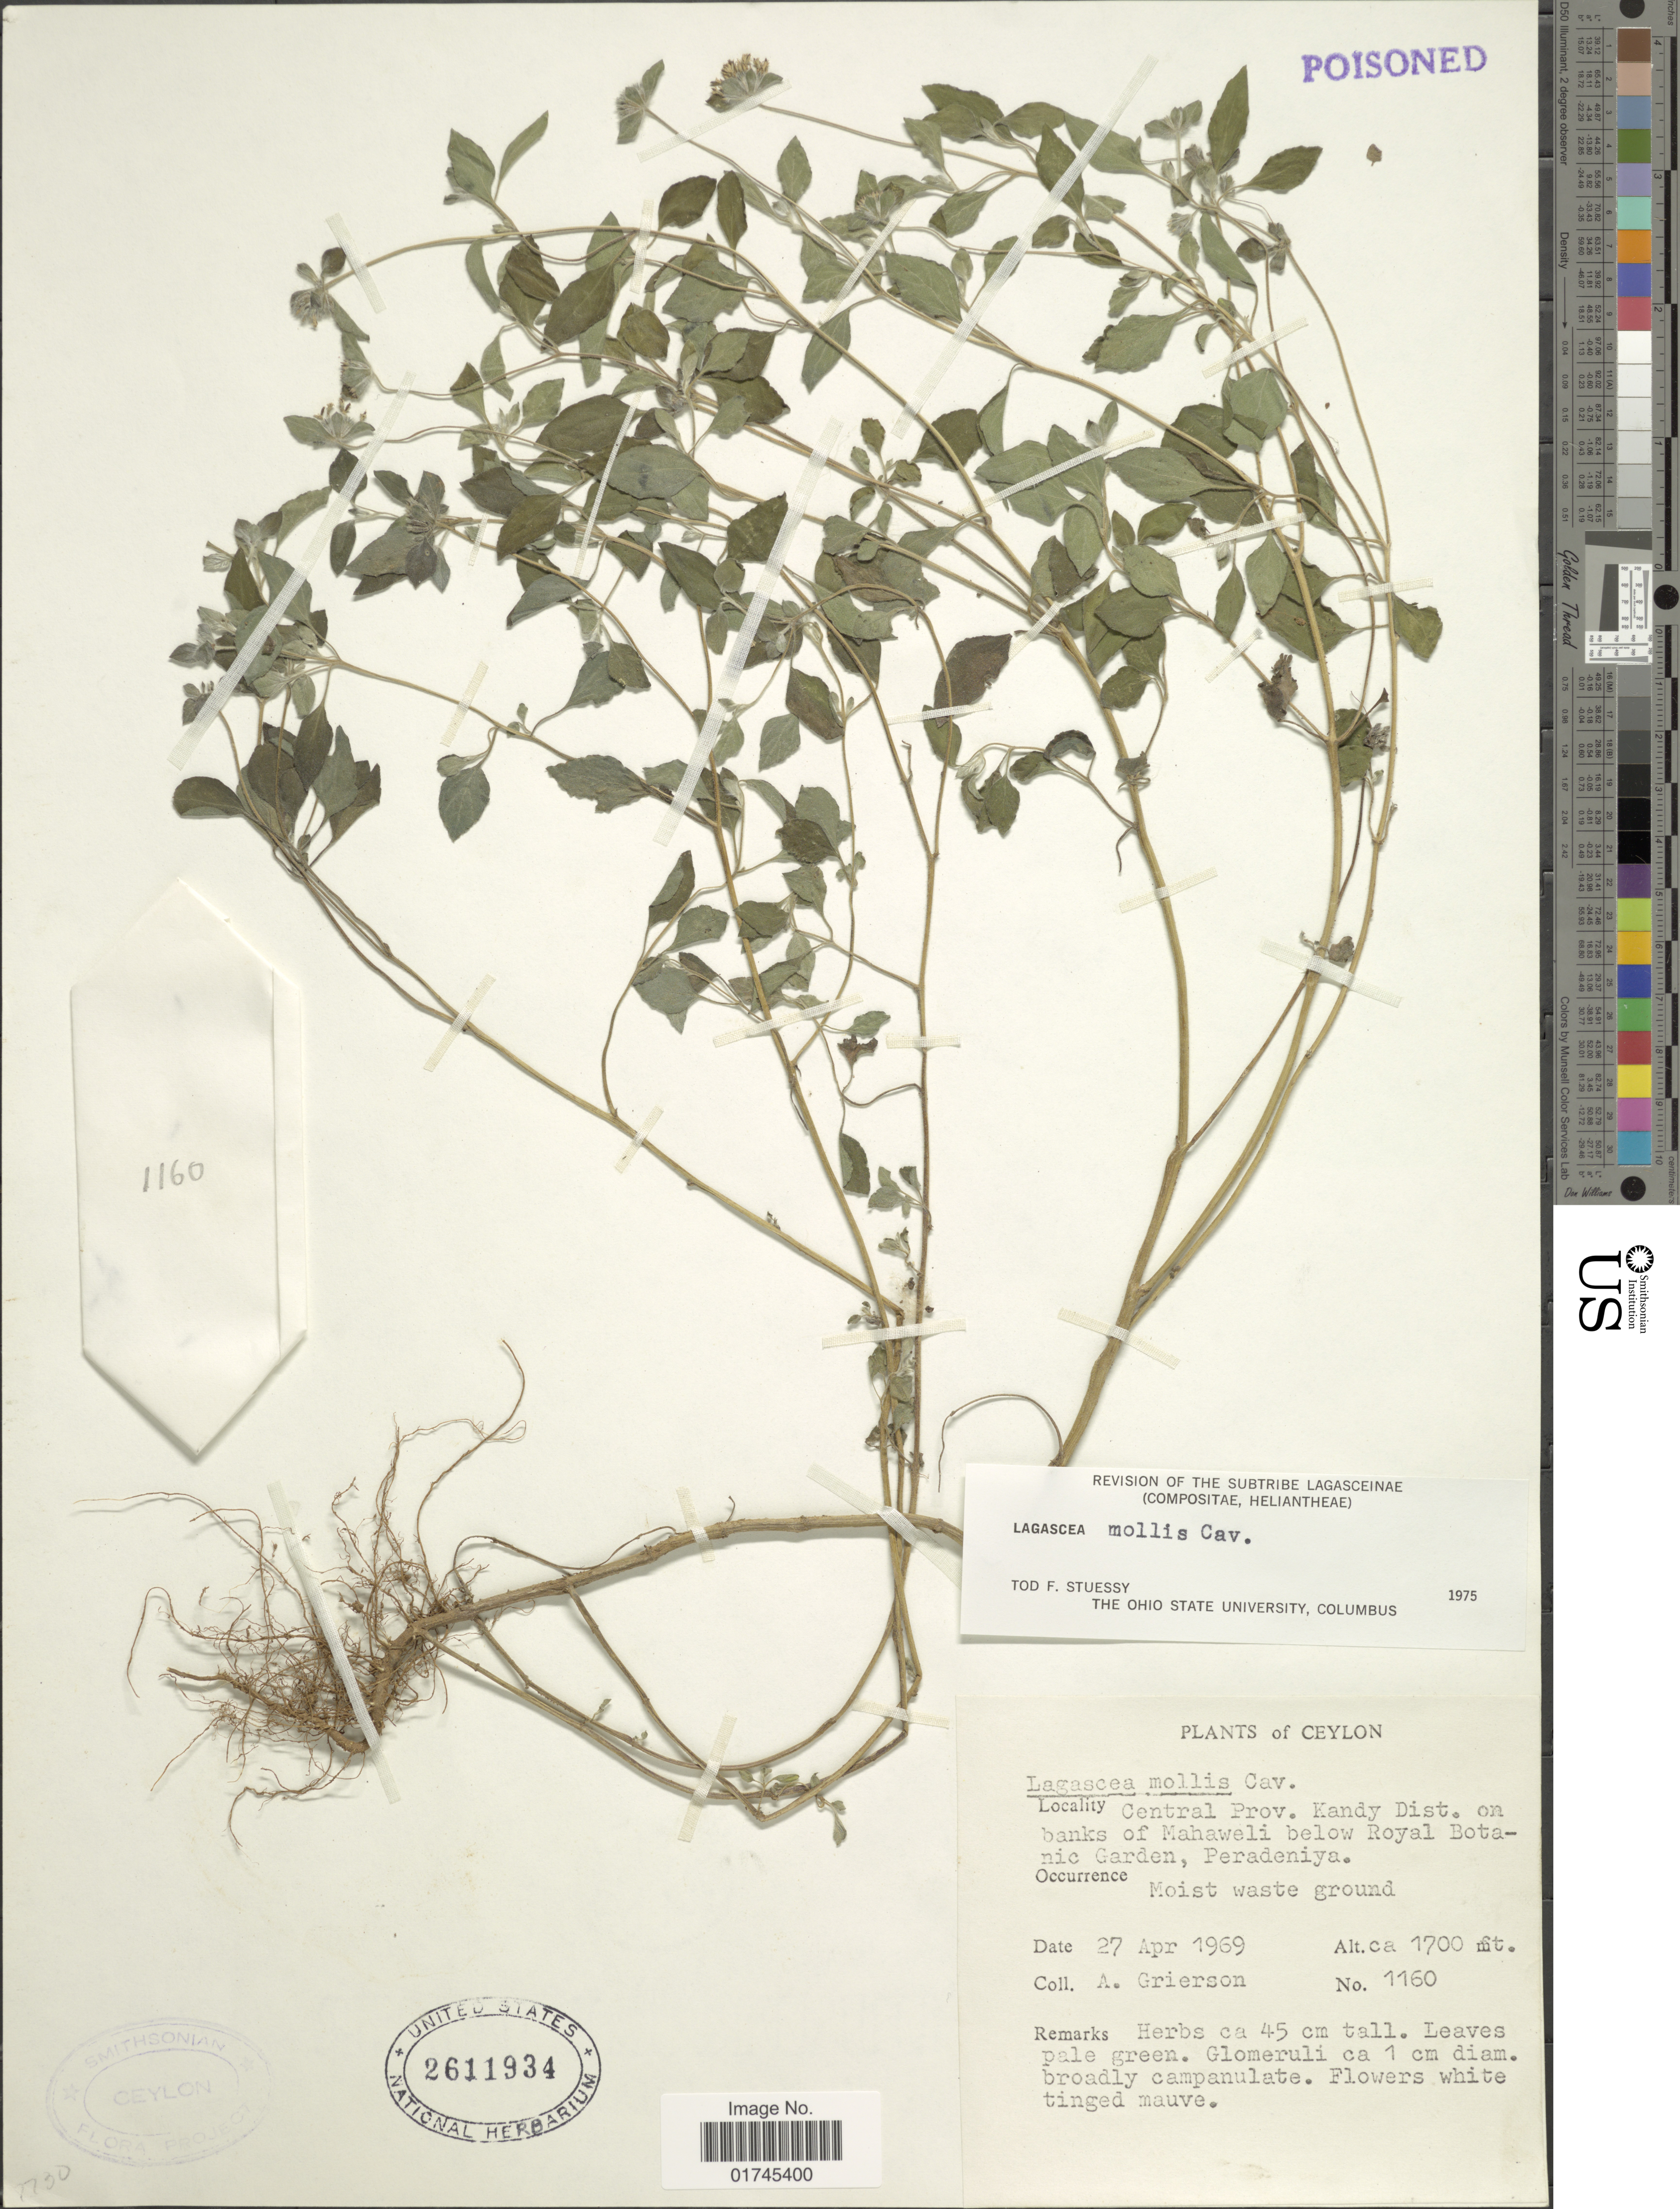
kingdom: Plantae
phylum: Tracheophyta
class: Magnoliopsida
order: Asterales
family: Asteraceae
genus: Lagascea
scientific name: Lagascea mollis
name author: Cav.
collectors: A. Grierson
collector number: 1160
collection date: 1969-04-27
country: Sri Lanka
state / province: Central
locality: Ceylon, Kandy Dist. on banks of Mahaweli below Royal Botanic Garden, Peradeniya, moist waste ground.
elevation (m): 1700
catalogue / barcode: US 2611934